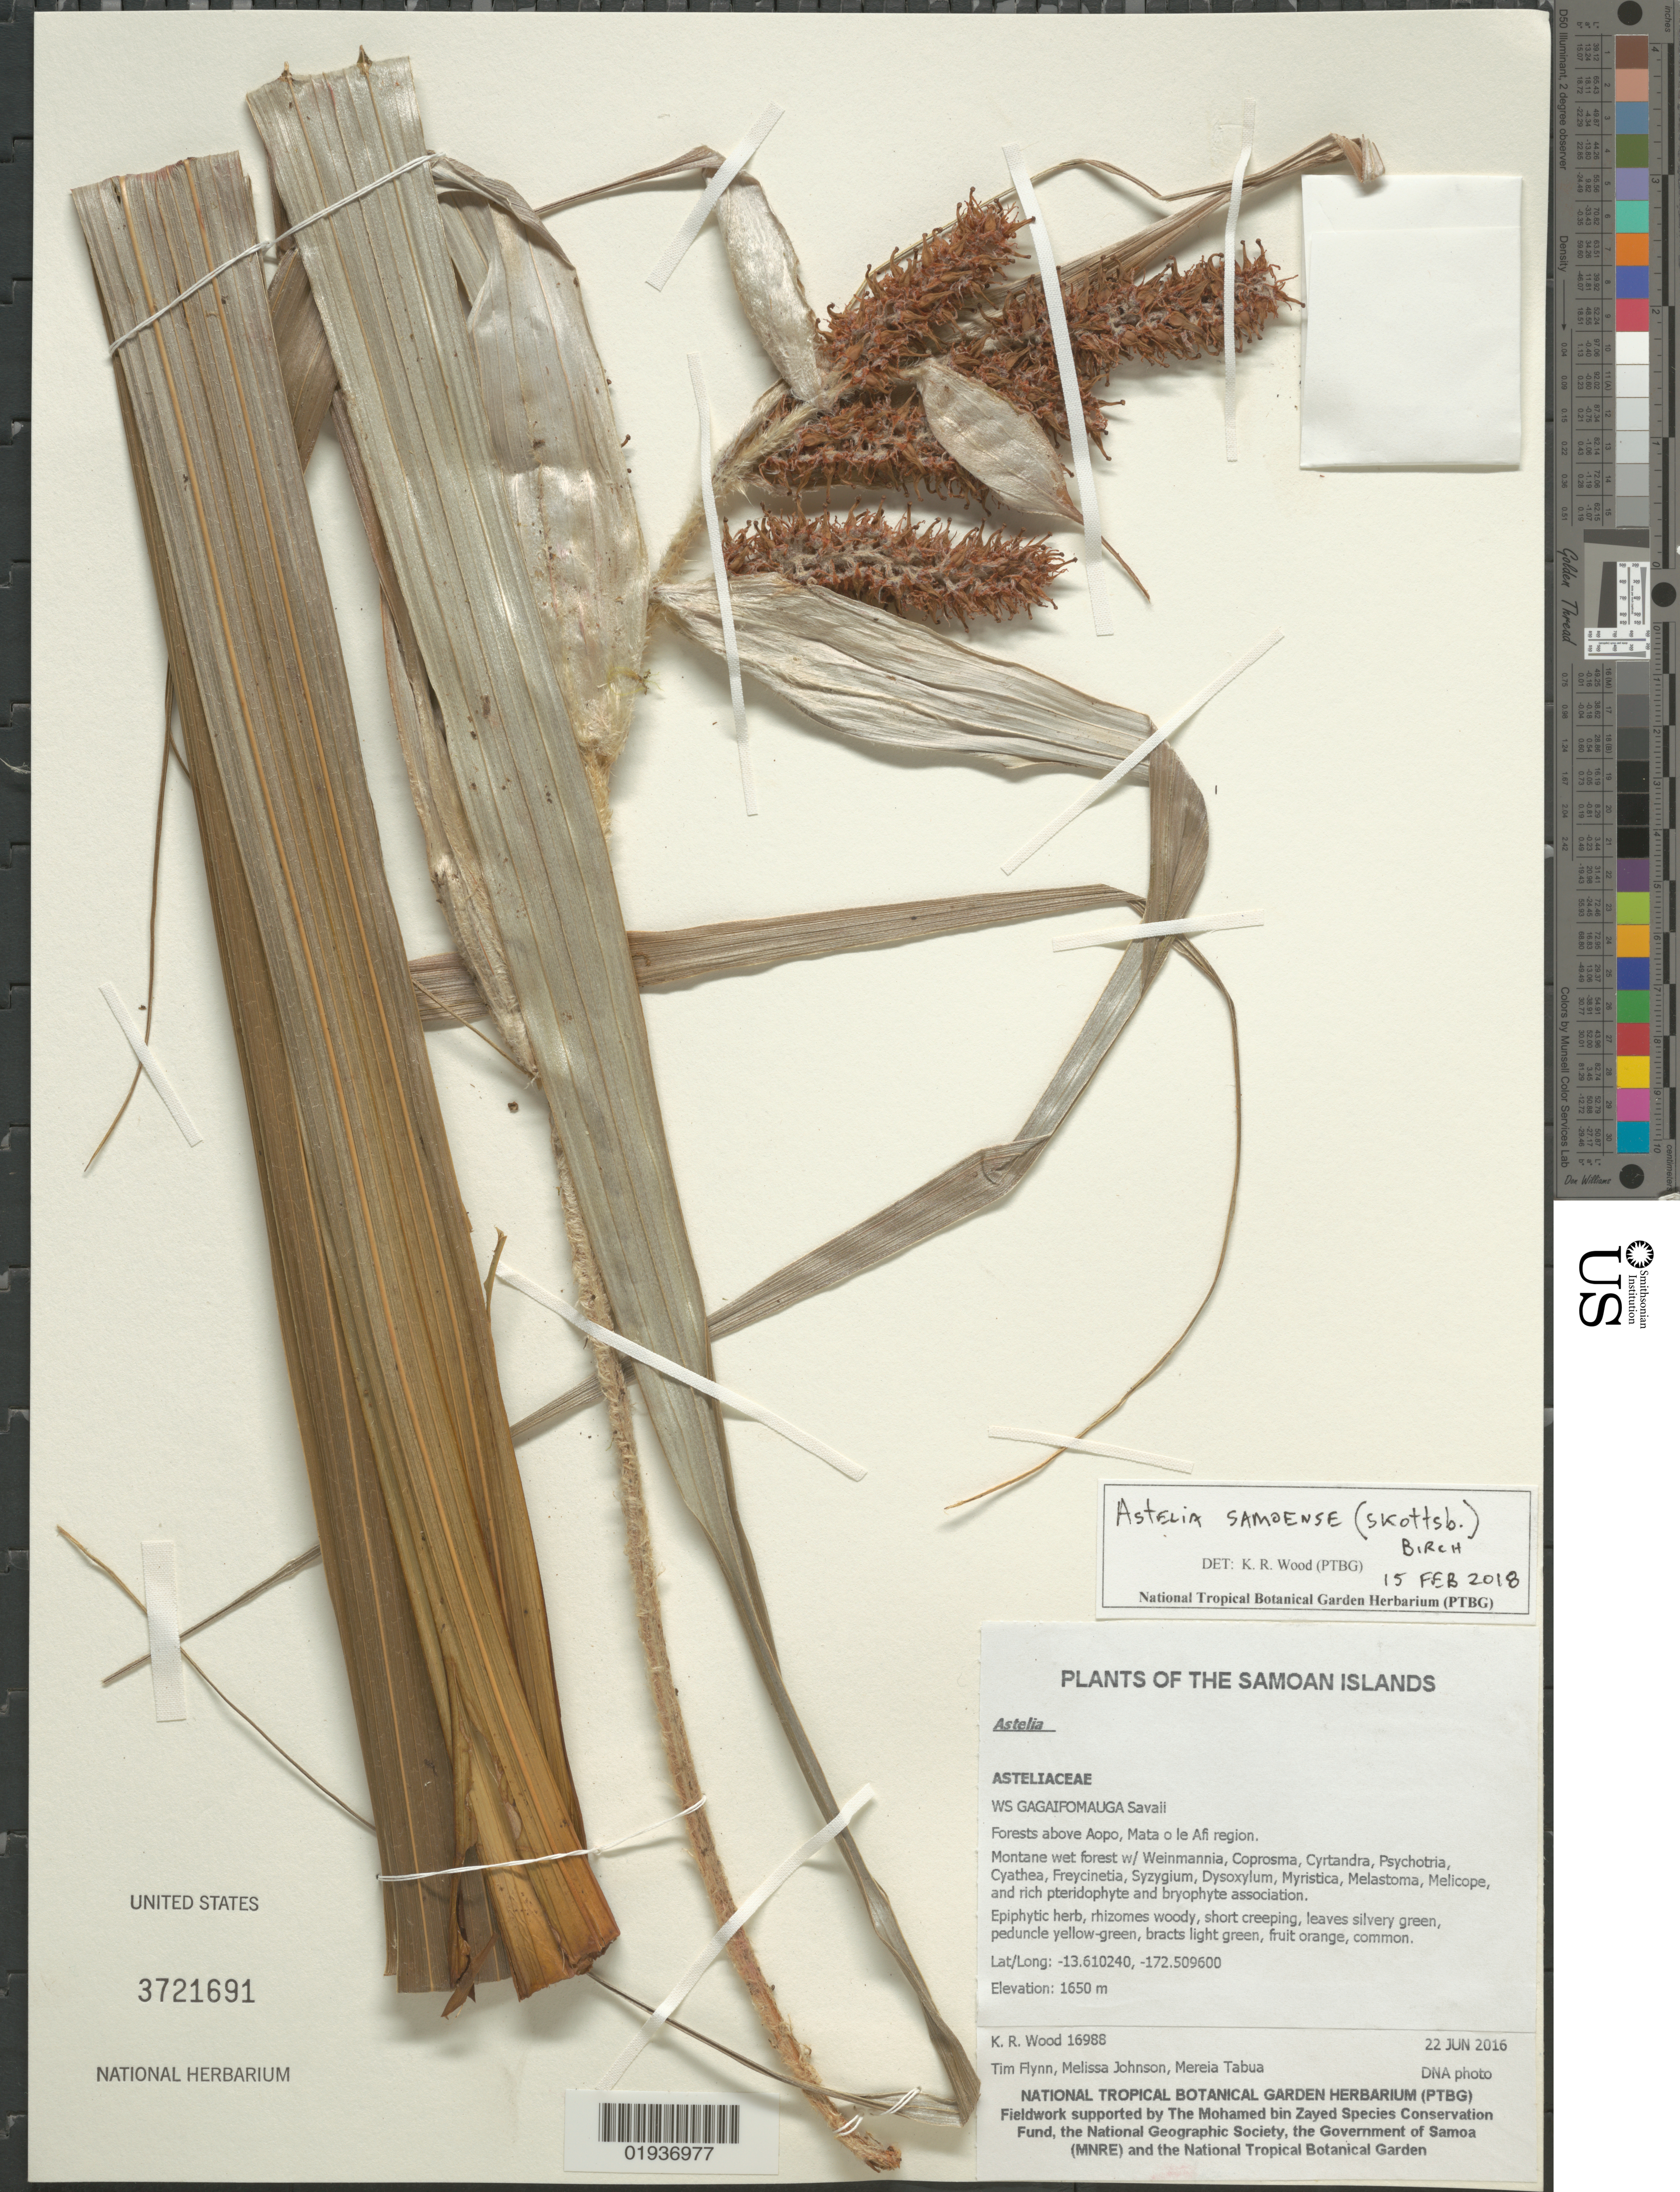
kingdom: Plantae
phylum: Tracheophyta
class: Liliopsida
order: Asparagales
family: Asteliaceae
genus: Astelia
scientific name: Astelia samoense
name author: (Skottsb.) Birch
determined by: Wood, Kenneth R.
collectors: T. W. Flynn, K. R. Wood, M. Johnson & M. Tabua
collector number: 16988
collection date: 2016-06-22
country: Samoa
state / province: Gagaifomauga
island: Savai'i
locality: Gagaifomauga District, forests above Aopo, Mata o le Afi region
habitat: Montane wet forest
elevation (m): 1650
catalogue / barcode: US 3721691